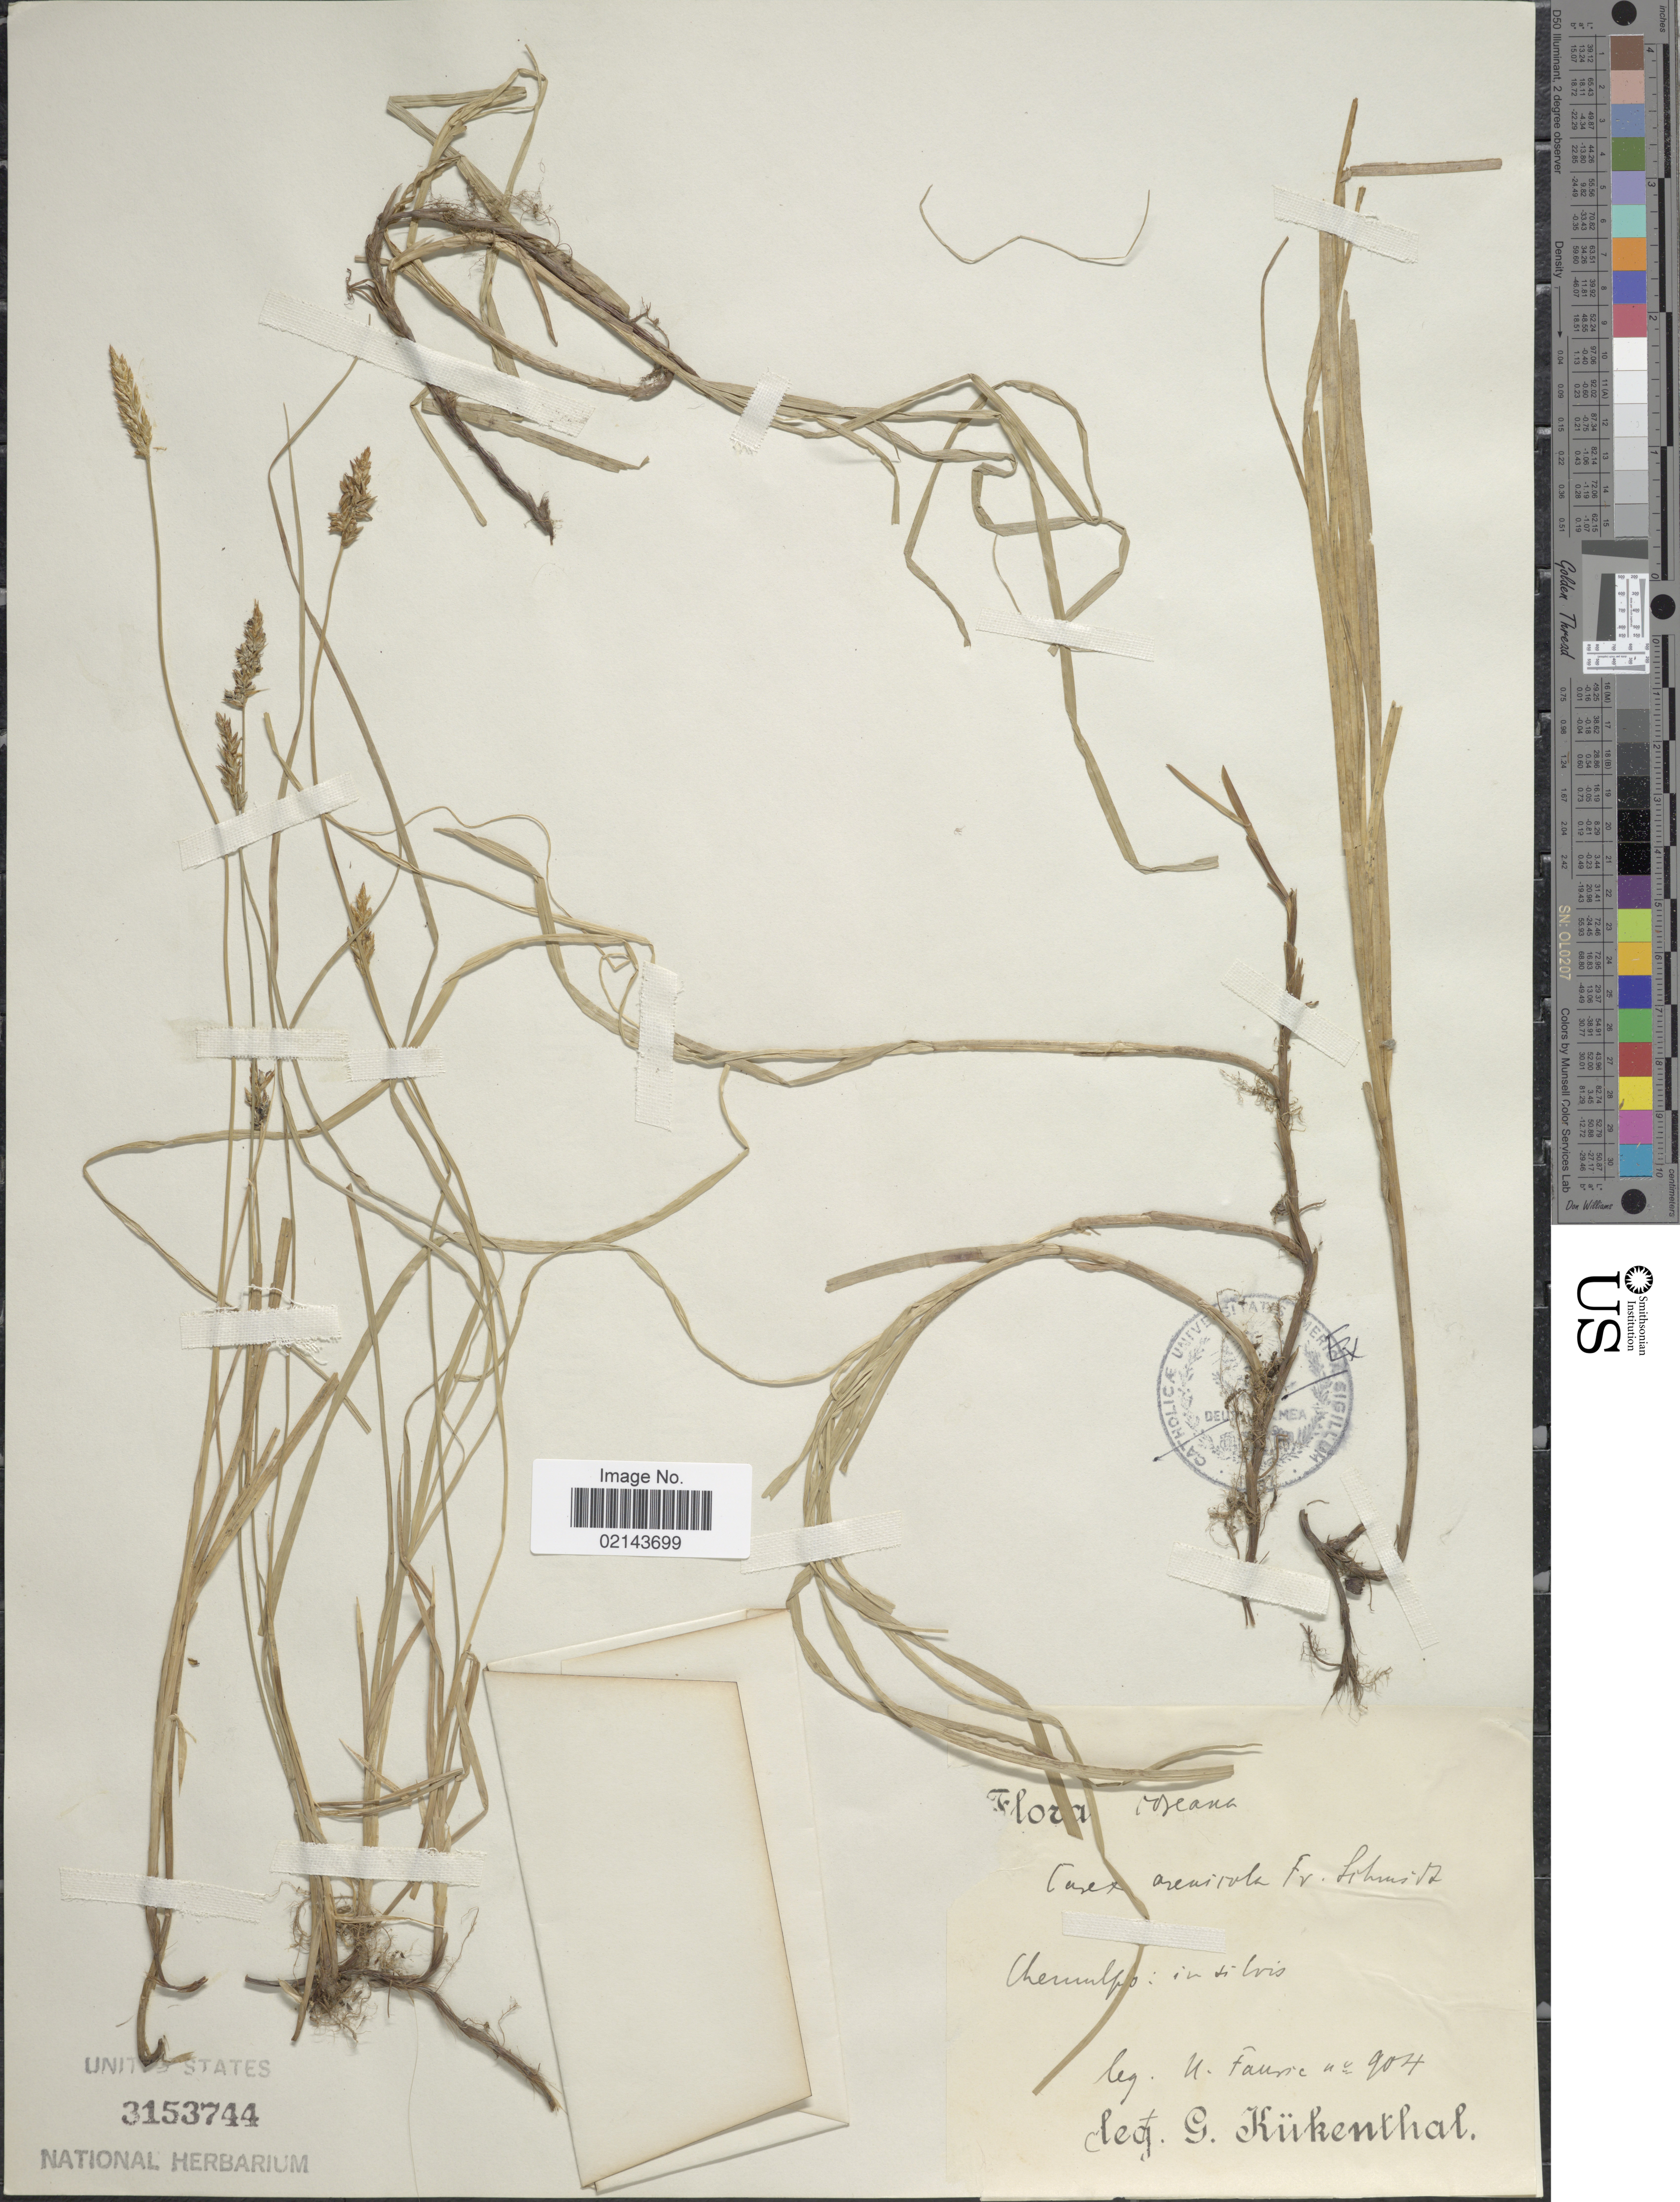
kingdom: Plantae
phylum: Tracheophyta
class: Liliopsida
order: Poales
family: Cyperaceae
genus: Carex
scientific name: Carex lithophila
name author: Turcz.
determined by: Strong, Mark T., (BOT), Smithsonian Institution - National Museum of Natural History (UNITED STATES)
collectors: U. Faurie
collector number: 904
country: South Korea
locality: Chemulpo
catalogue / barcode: US 3153744